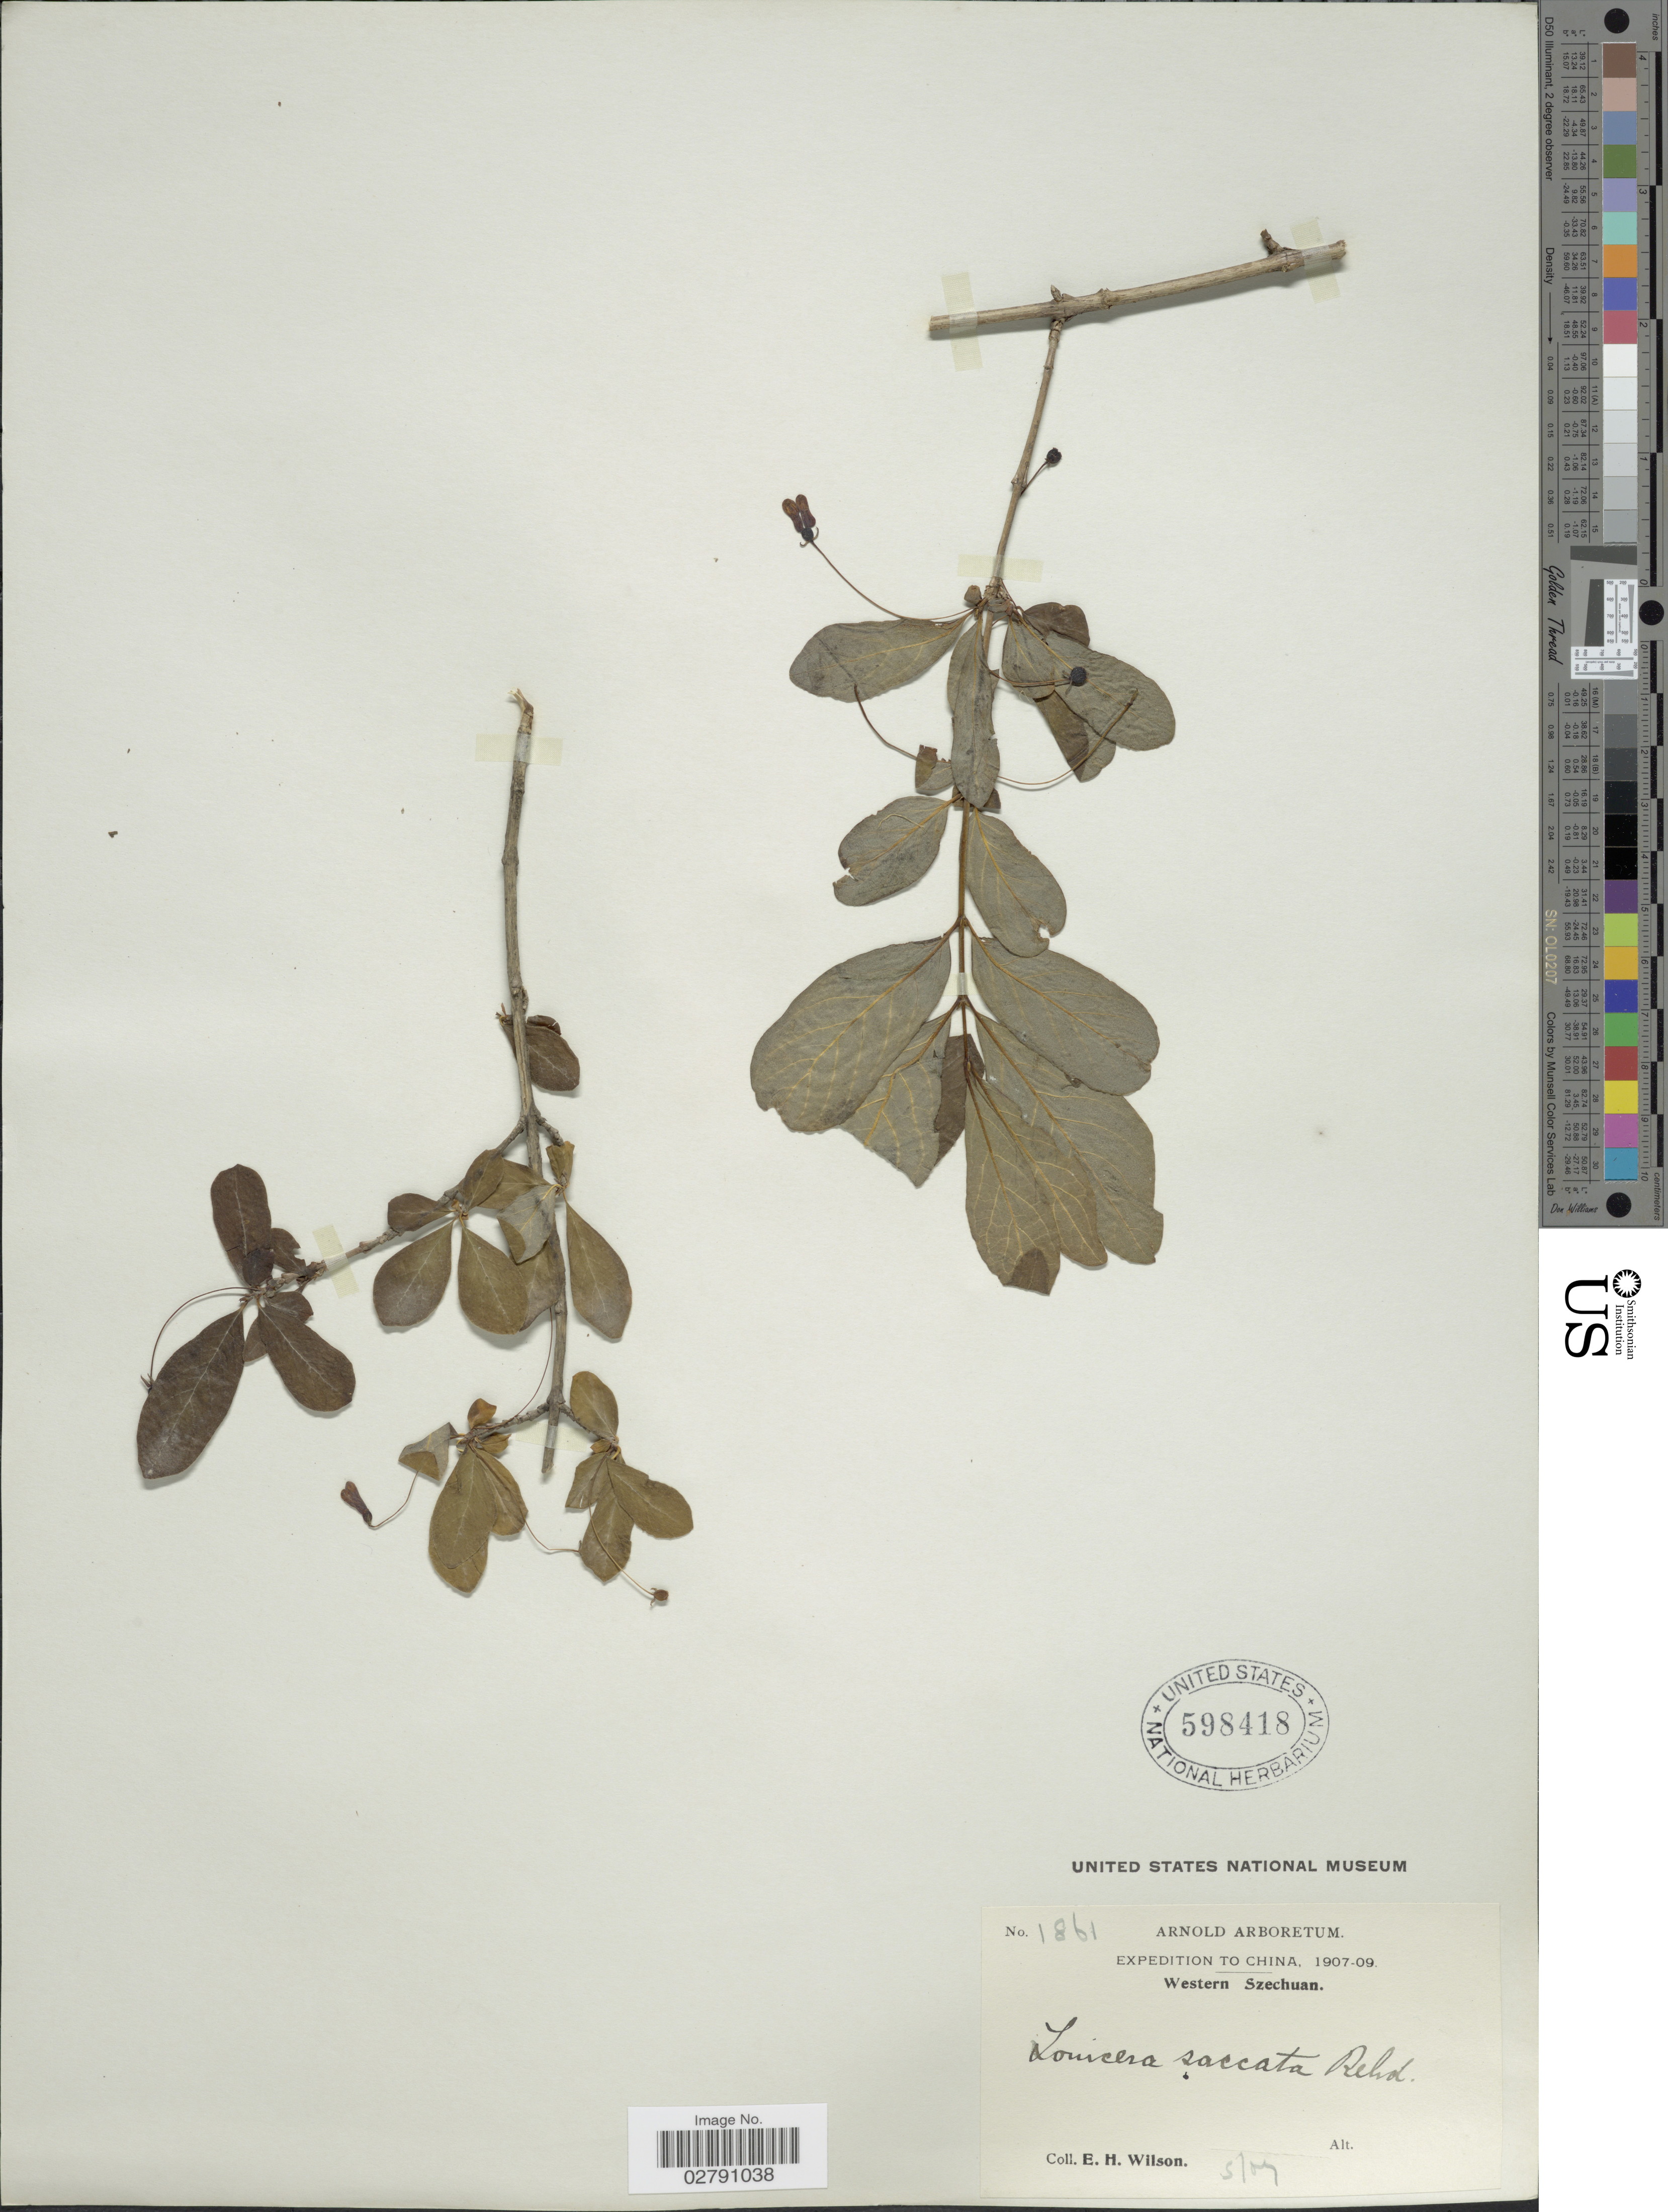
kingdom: Plantae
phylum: Tracheophyta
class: Magnoliopsida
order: Dipsacales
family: Caprifoliaceae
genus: Lonicera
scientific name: Lonicera saccata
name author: Rehder in Sarg.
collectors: E. Wilson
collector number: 1861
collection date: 1907-05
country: China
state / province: Sichuan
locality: Western Szechuan.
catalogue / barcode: US 598418